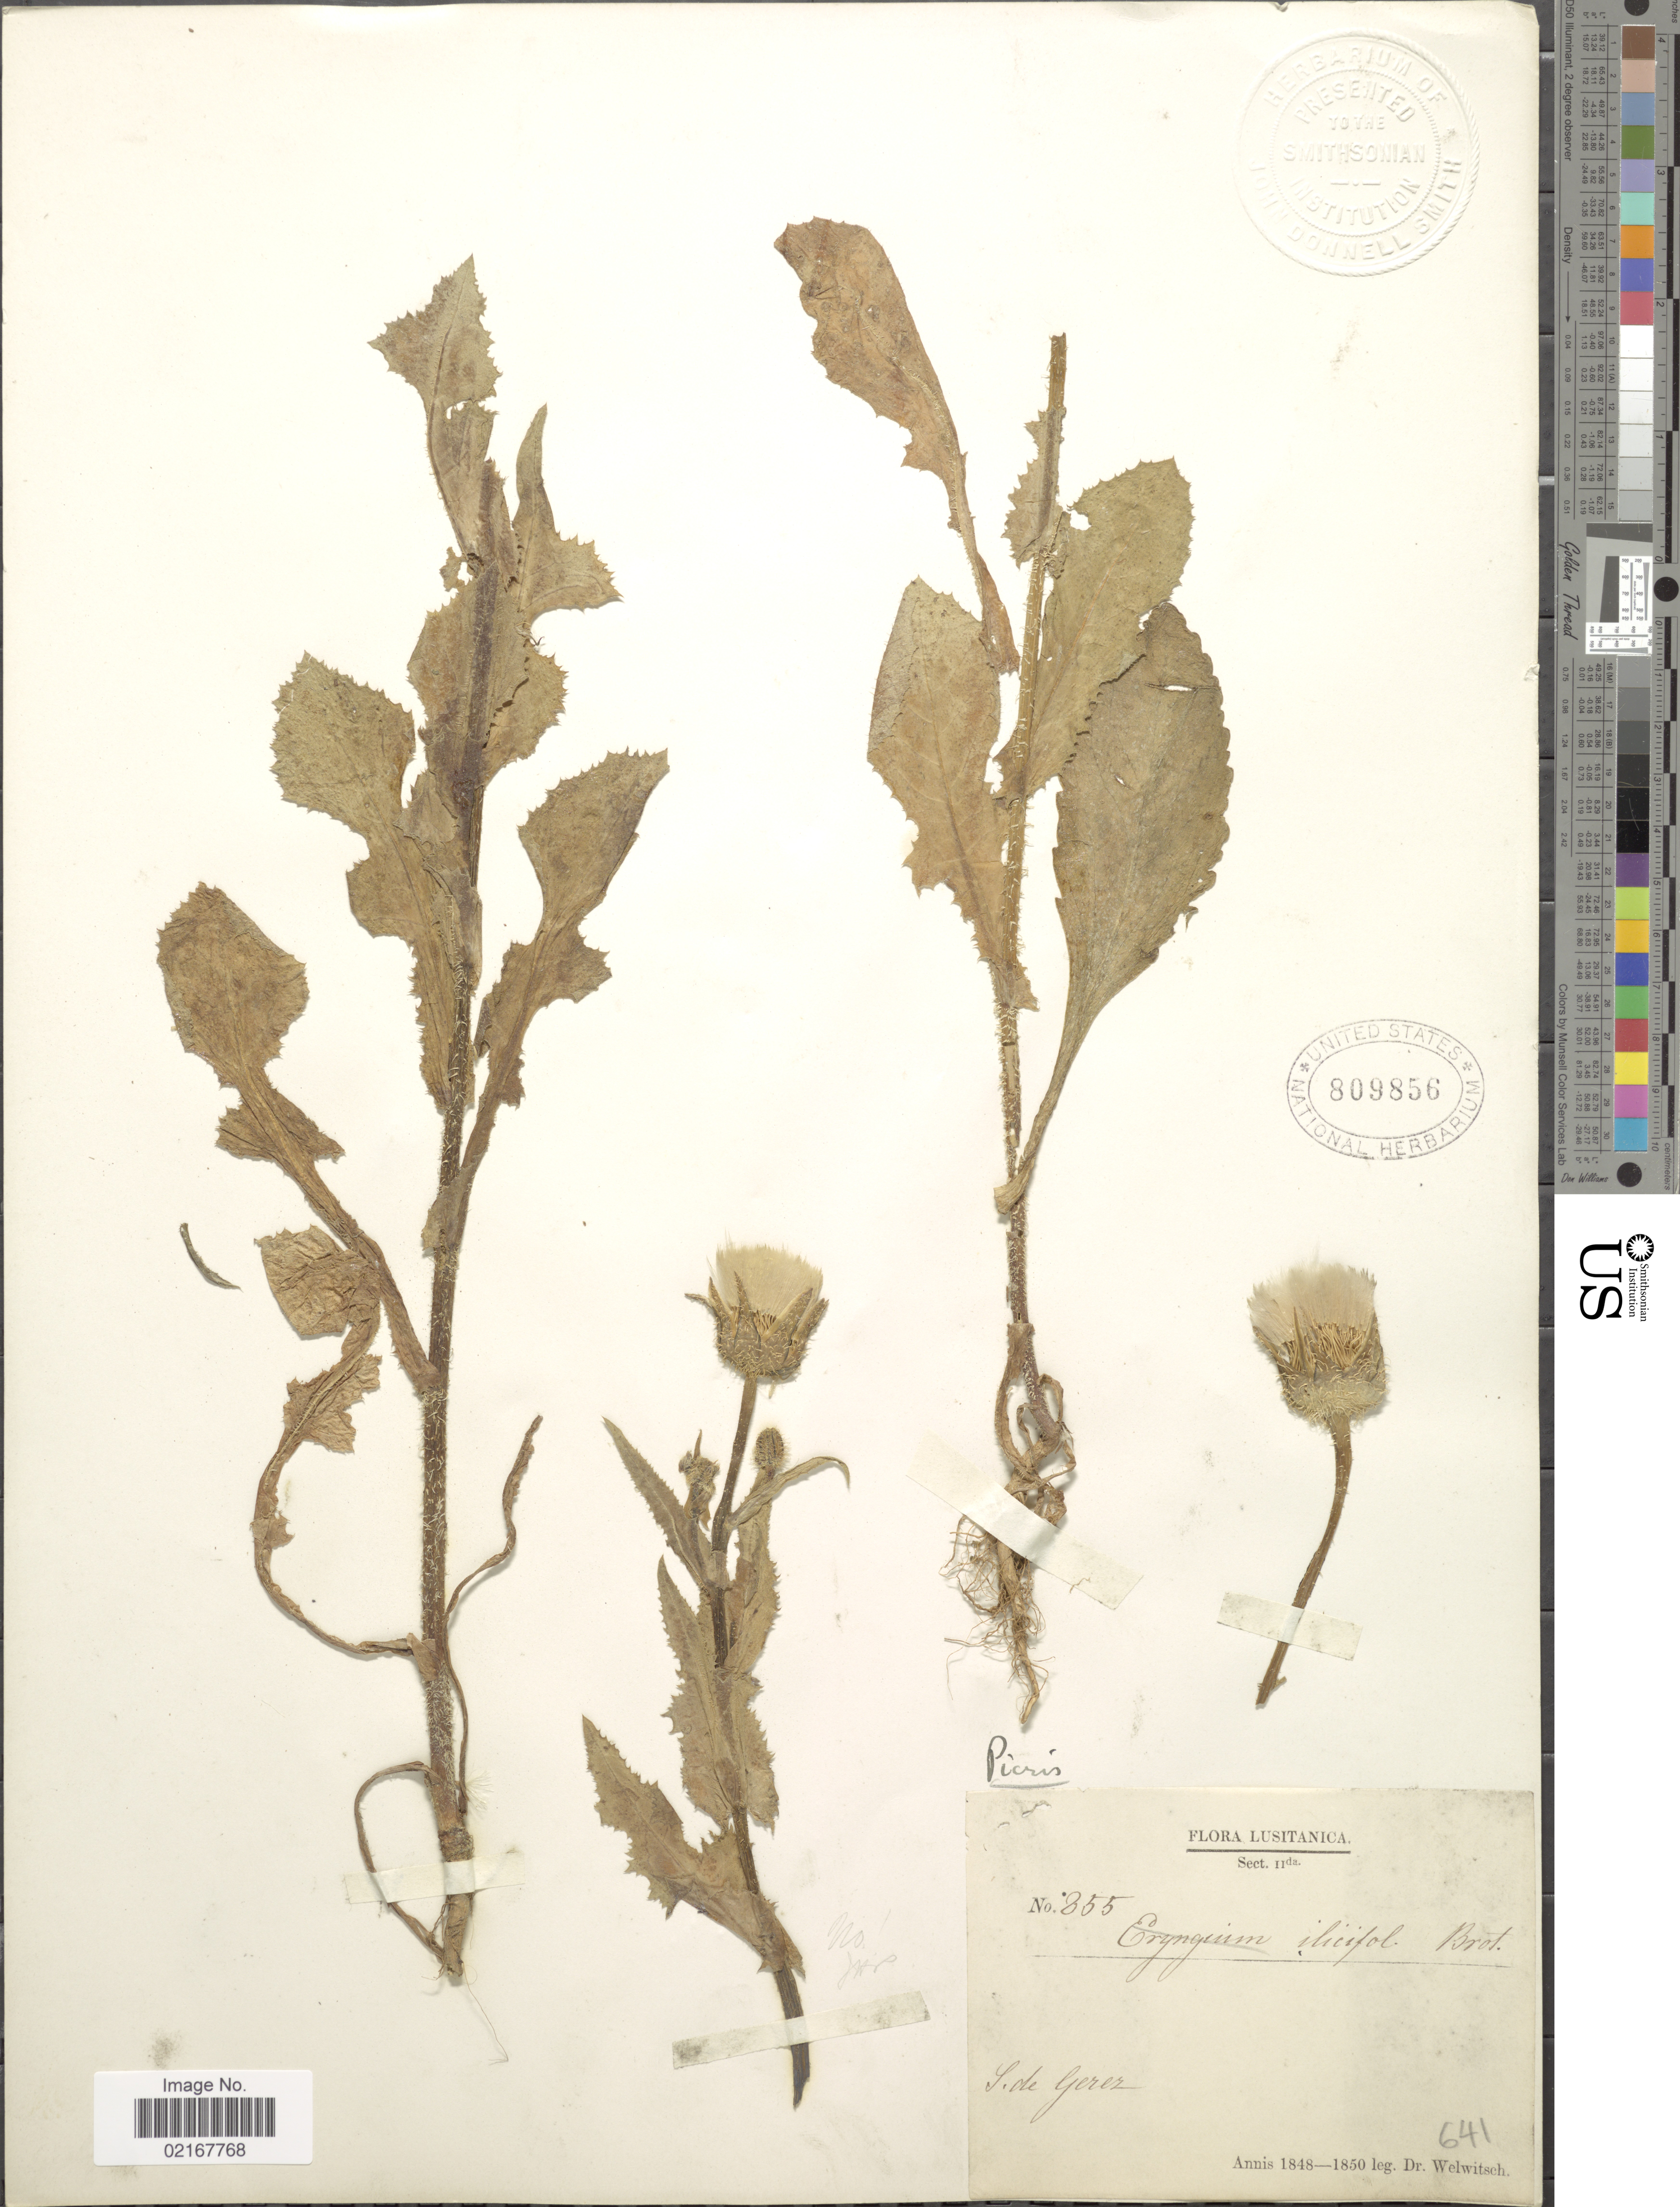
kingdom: Plantae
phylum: Tracheophyta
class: Magnoliopsida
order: Asterales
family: Asteraceae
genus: Picris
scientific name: Picris sp.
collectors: -. Welwitsch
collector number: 855*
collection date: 1848/1850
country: Portugal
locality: Lusitanica, S. de Gerez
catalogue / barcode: US 809856